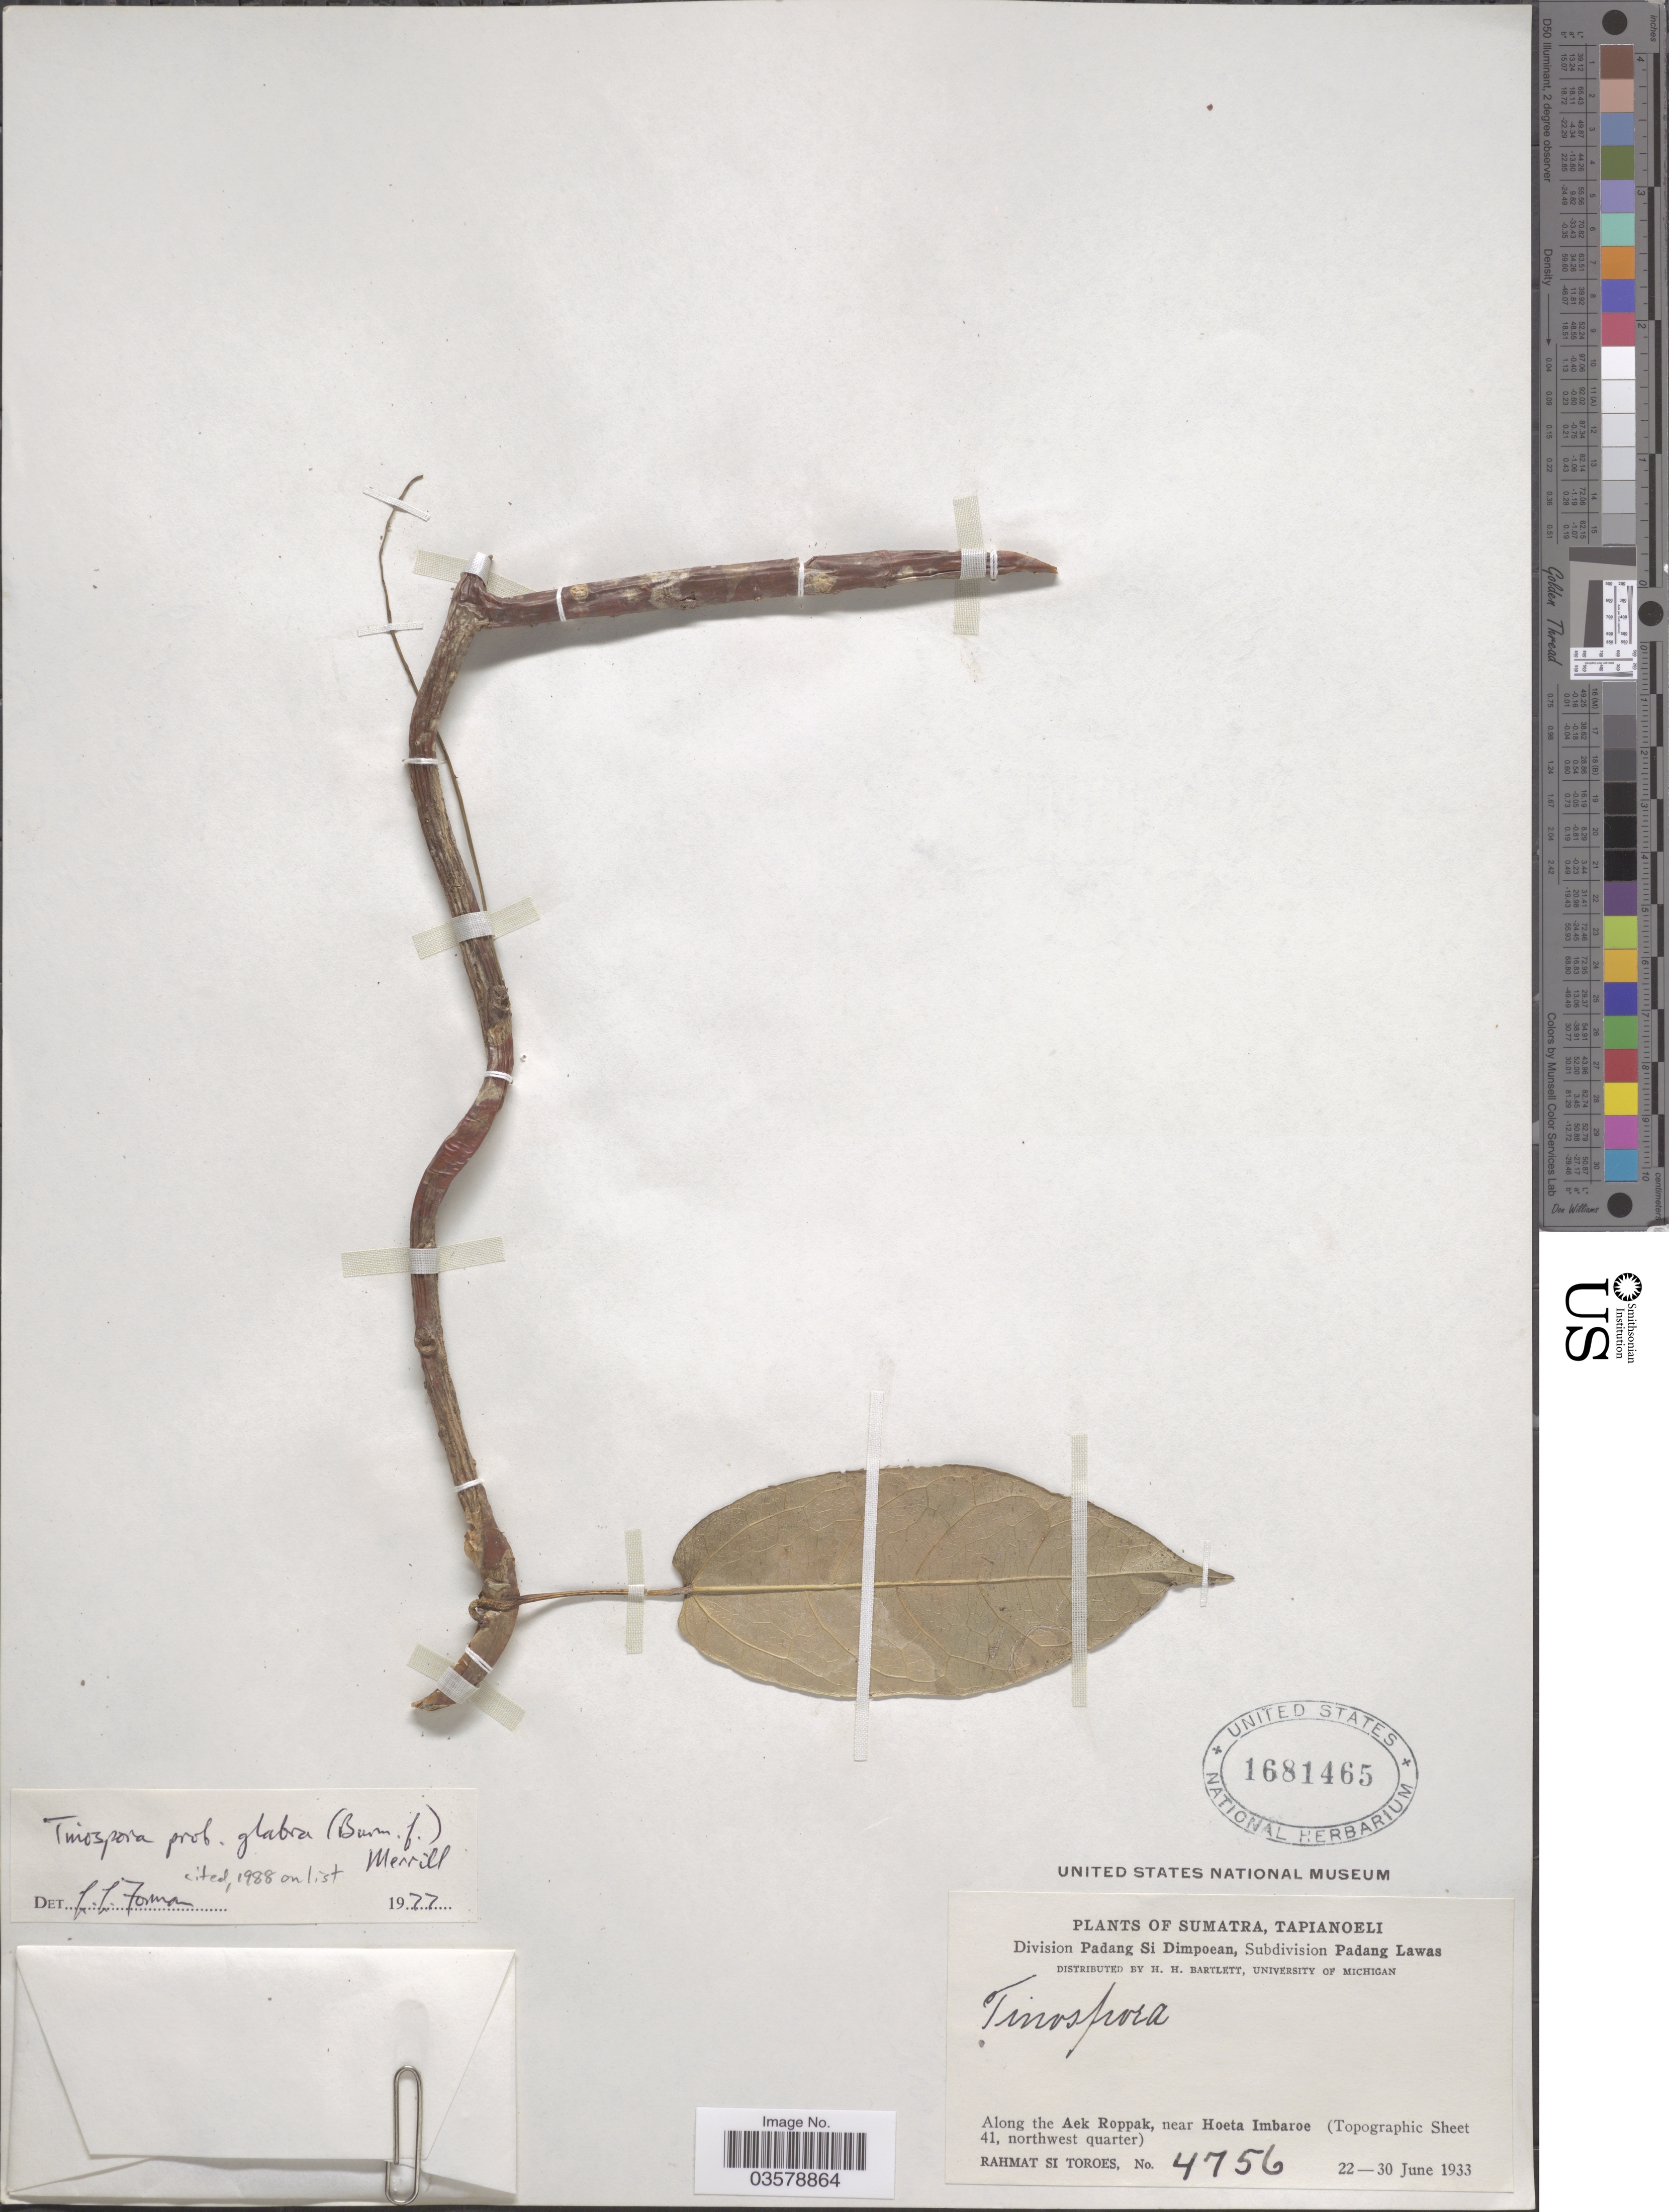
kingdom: Plantae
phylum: Tracheophyta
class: Magnoliopsida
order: Ranunculales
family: Menispermaceae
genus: Tinospora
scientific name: Tinospora glabra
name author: (Burm. f.) Merr.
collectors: Rahmat Si Boeea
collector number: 4756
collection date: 1933-06-22/1933-06-30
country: Indonesia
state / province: Sumatra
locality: Tapianoeli. Division Padang Si Dimpoean, Subdivision Padang Lawas. Along the Aek Roppak, near Hoeta Imbaroe (Topographic Sheet 41, northwest quarter).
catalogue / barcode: US 1681465